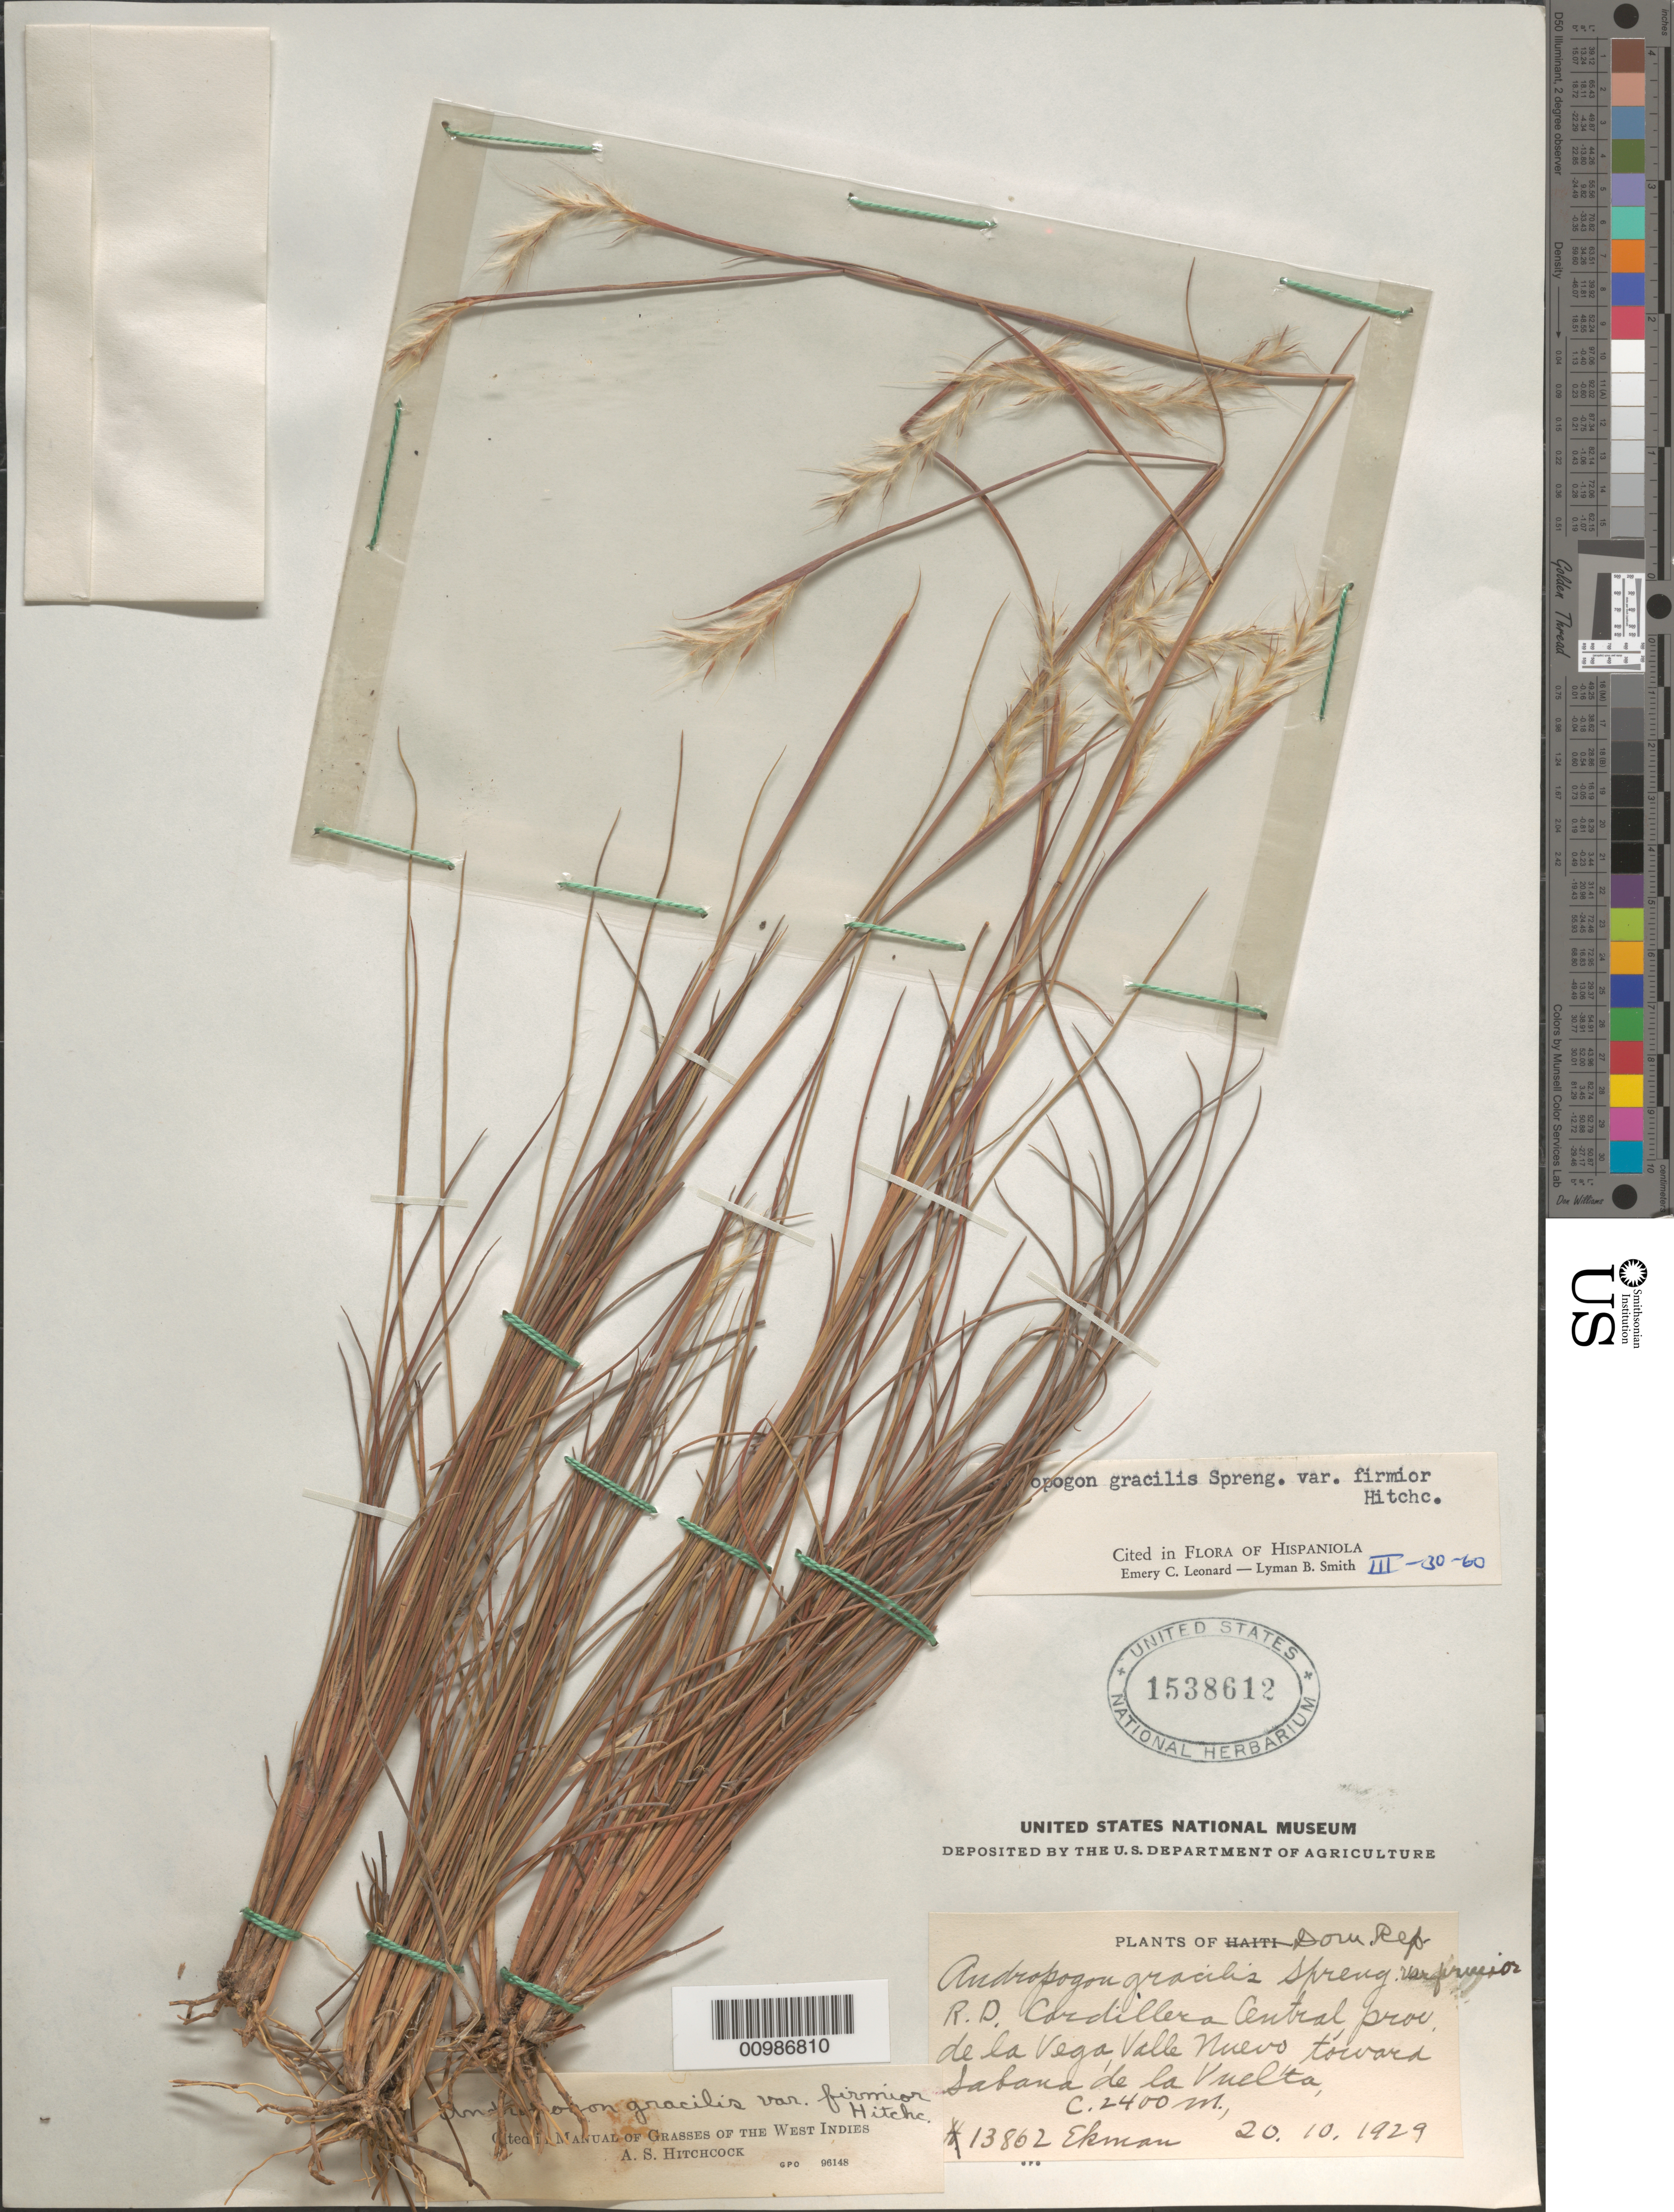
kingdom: Plantae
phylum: Tracheophyta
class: Liliopsida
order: Poales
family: Poaceae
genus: Andropogon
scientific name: Andropogon gracilis var. firmior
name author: Hitchc.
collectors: E. L. Ekman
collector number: H 13862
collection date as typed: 20 Oct 1929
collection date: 1929-10-20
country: Dominican Republic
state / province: La Vega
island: Hispaniola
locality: Cordillera Central, Valle Nuevo toward Sabana de la vuelta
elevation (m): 2400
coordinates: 0 N, 0 E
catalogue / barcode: US 1538612